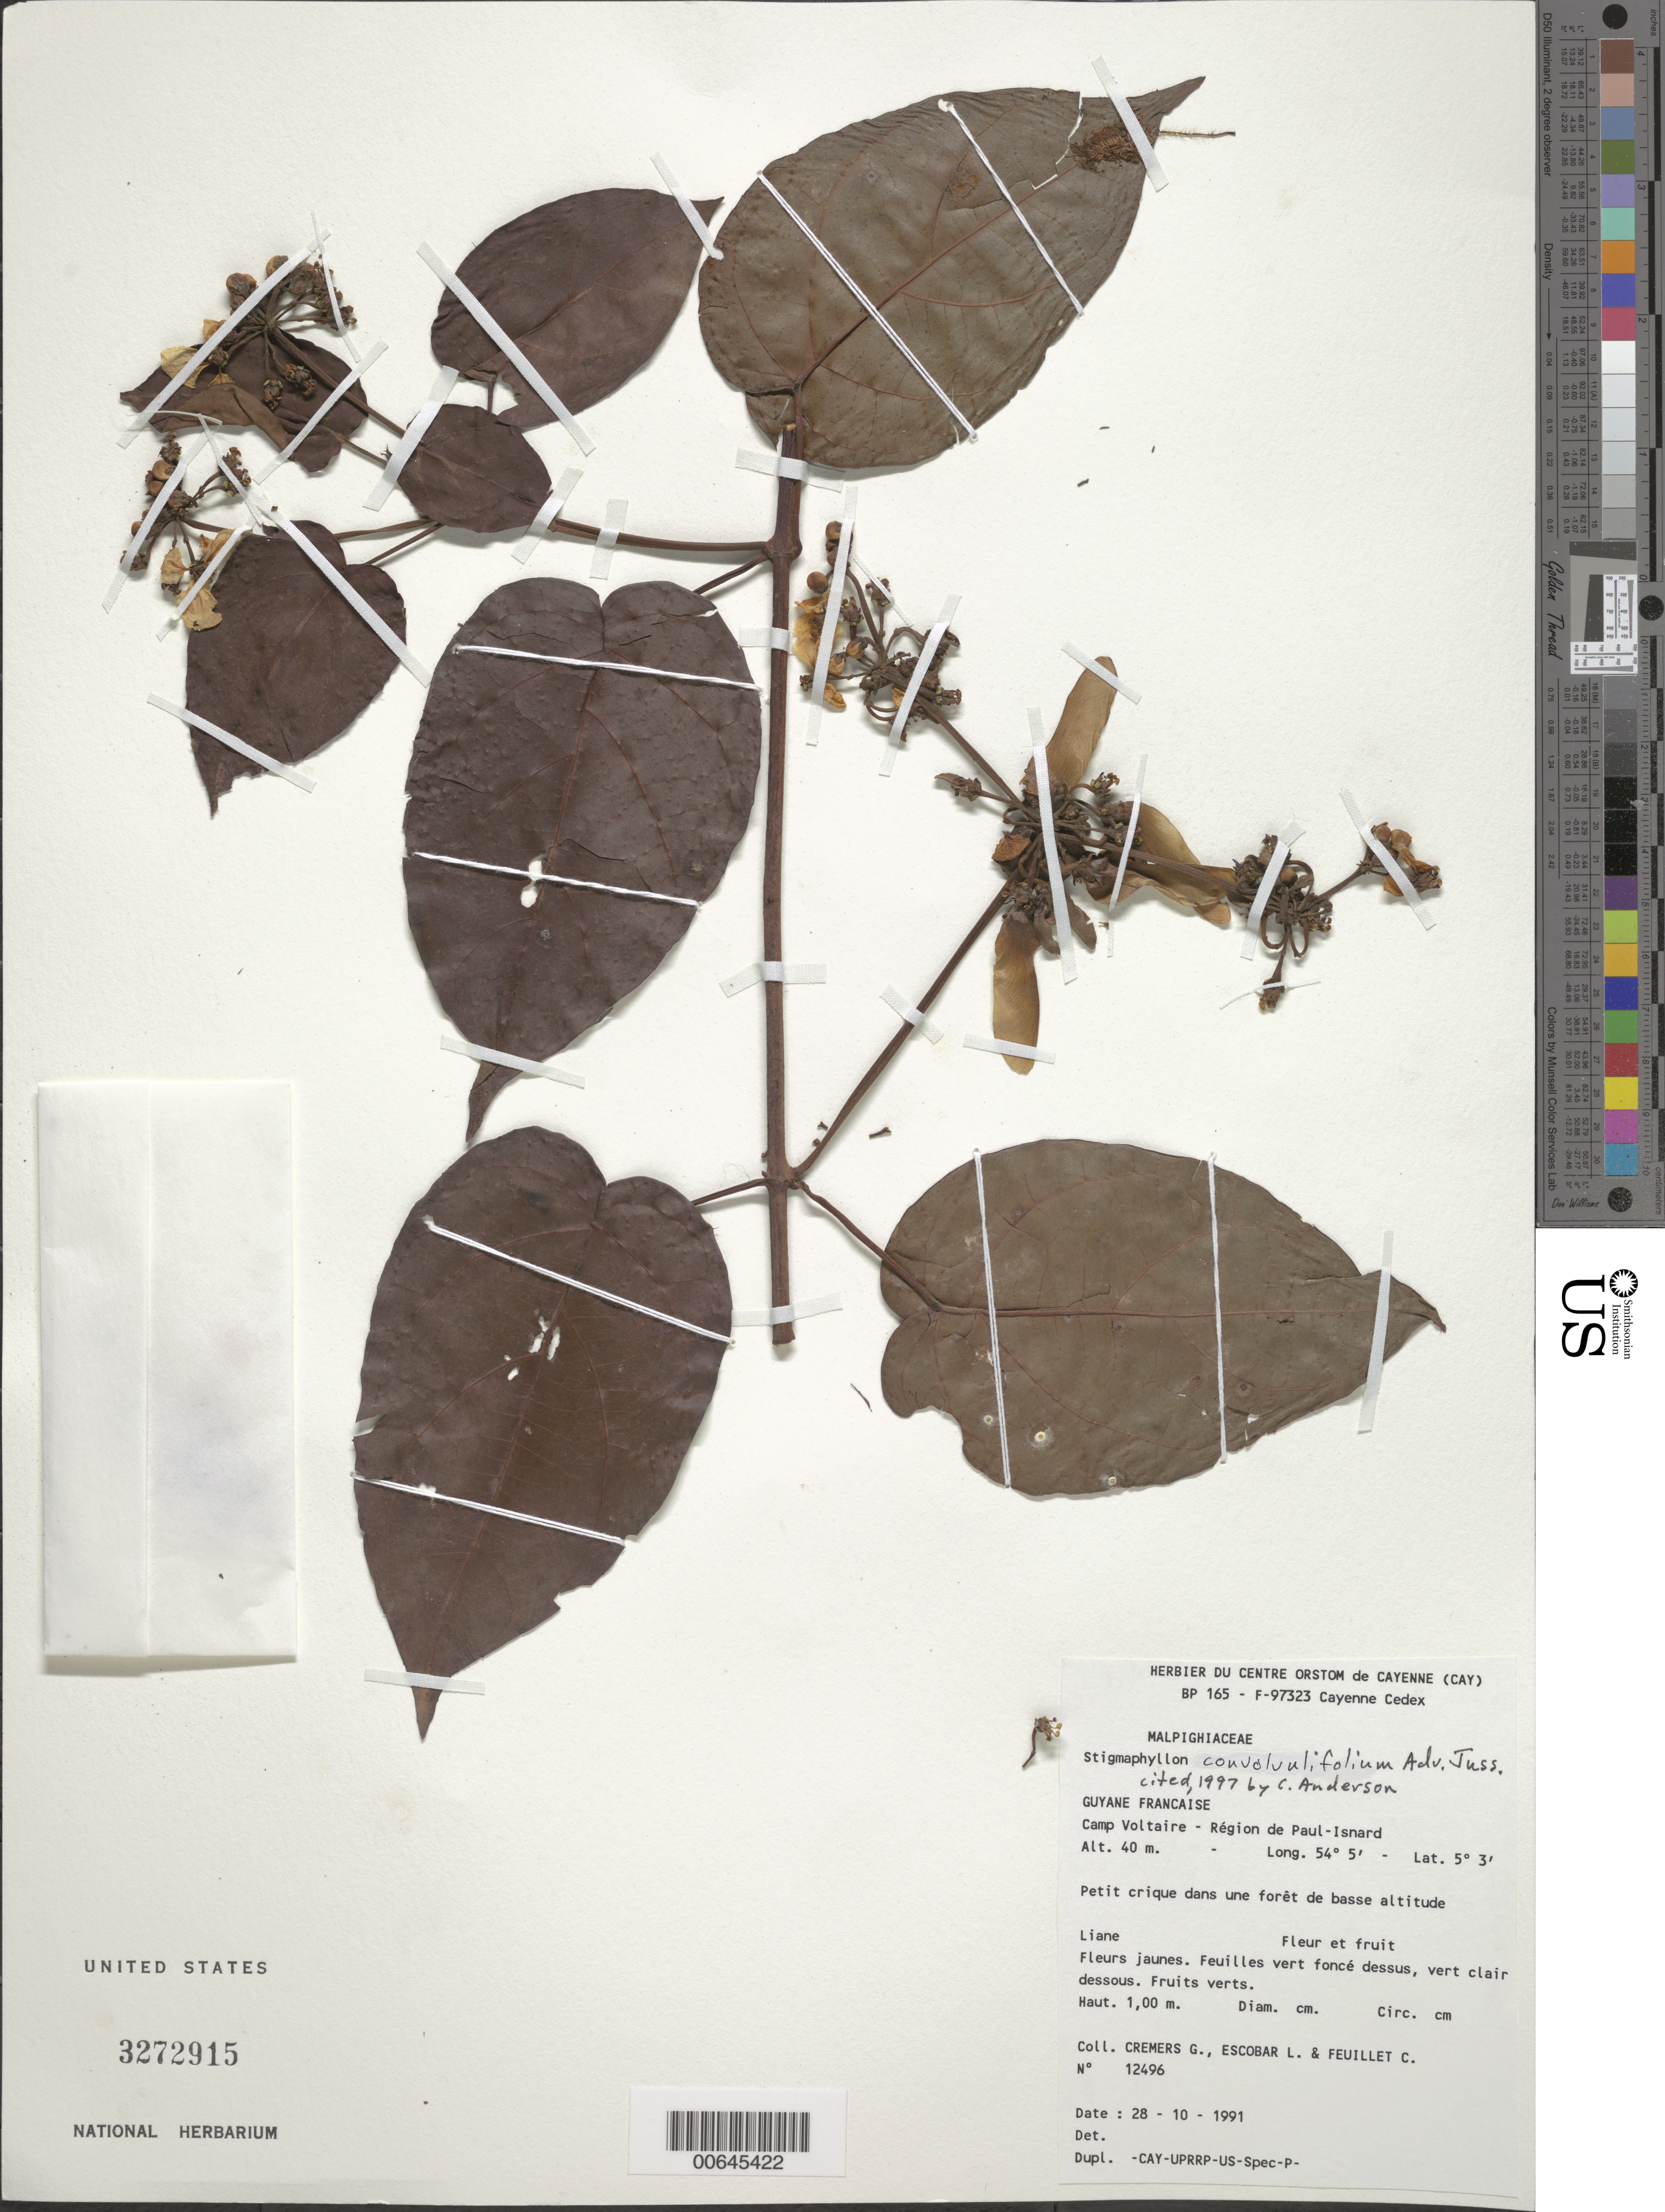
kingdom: Plantae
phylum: Tracheophyta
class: Magnoliopsida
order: Malpighiales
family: Malpighiaceae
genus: Stigmaphyllon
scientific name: Stigmaphyllon convolvulifolium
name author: A. Juss.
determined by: Anderson, C.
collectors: G. Cremers, L. Escobar & C. Feuillet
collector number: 12496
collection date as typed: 28-Oct-91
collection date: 1991-10-28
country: French Guiana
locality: Camp Voltaire, région de Paul-Isnard, Piste d'Apatou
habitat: Petit crique dans une forêt de basse altitude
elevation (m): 40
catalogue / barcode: US 3272915